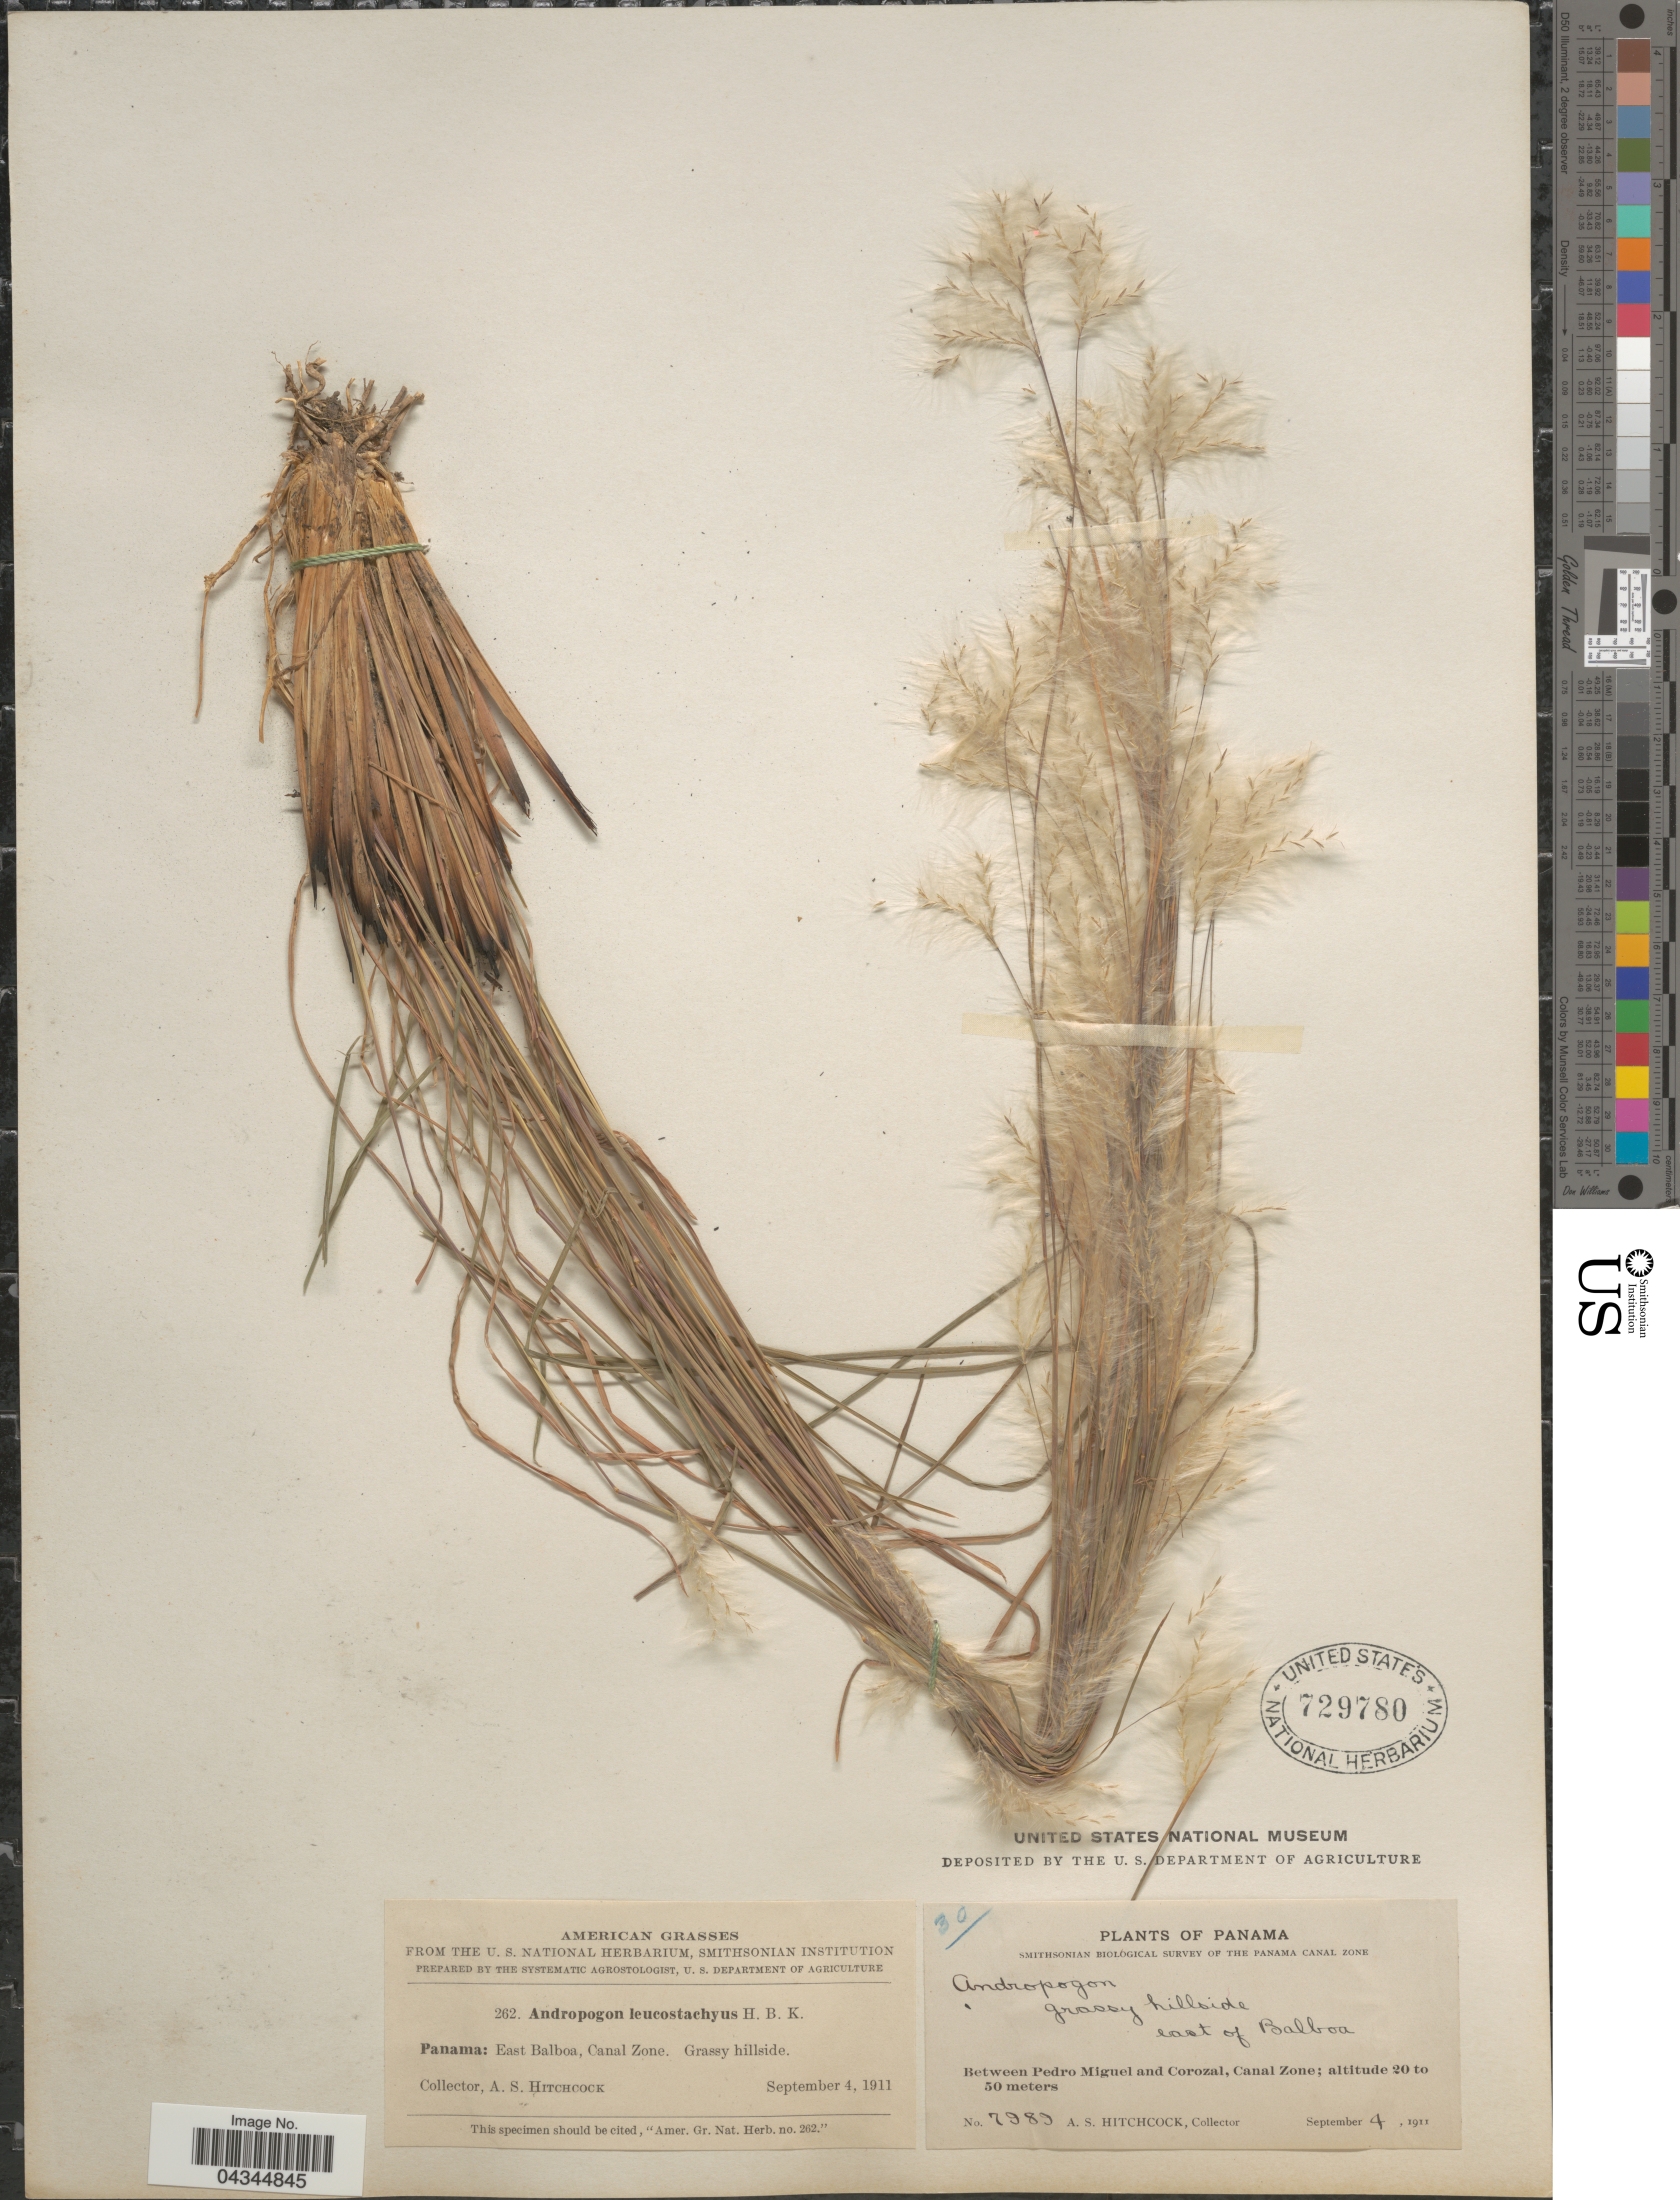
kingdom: Plantae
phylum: Tracheophyta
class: Liliopsida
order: Poales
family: Poaceae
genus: Andropogon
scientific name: Andropogon leucostachyus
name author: Kunth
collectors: A. S. Hitchcock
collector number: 7989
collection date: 1911-09-04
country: Panama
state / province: Colón / Panamá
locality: Smithsonian Biological Survey of the Panama Canal Zone. Between Pedro Miguel and Corozal, Canal Zone.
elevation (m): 20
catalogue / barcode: US 729780